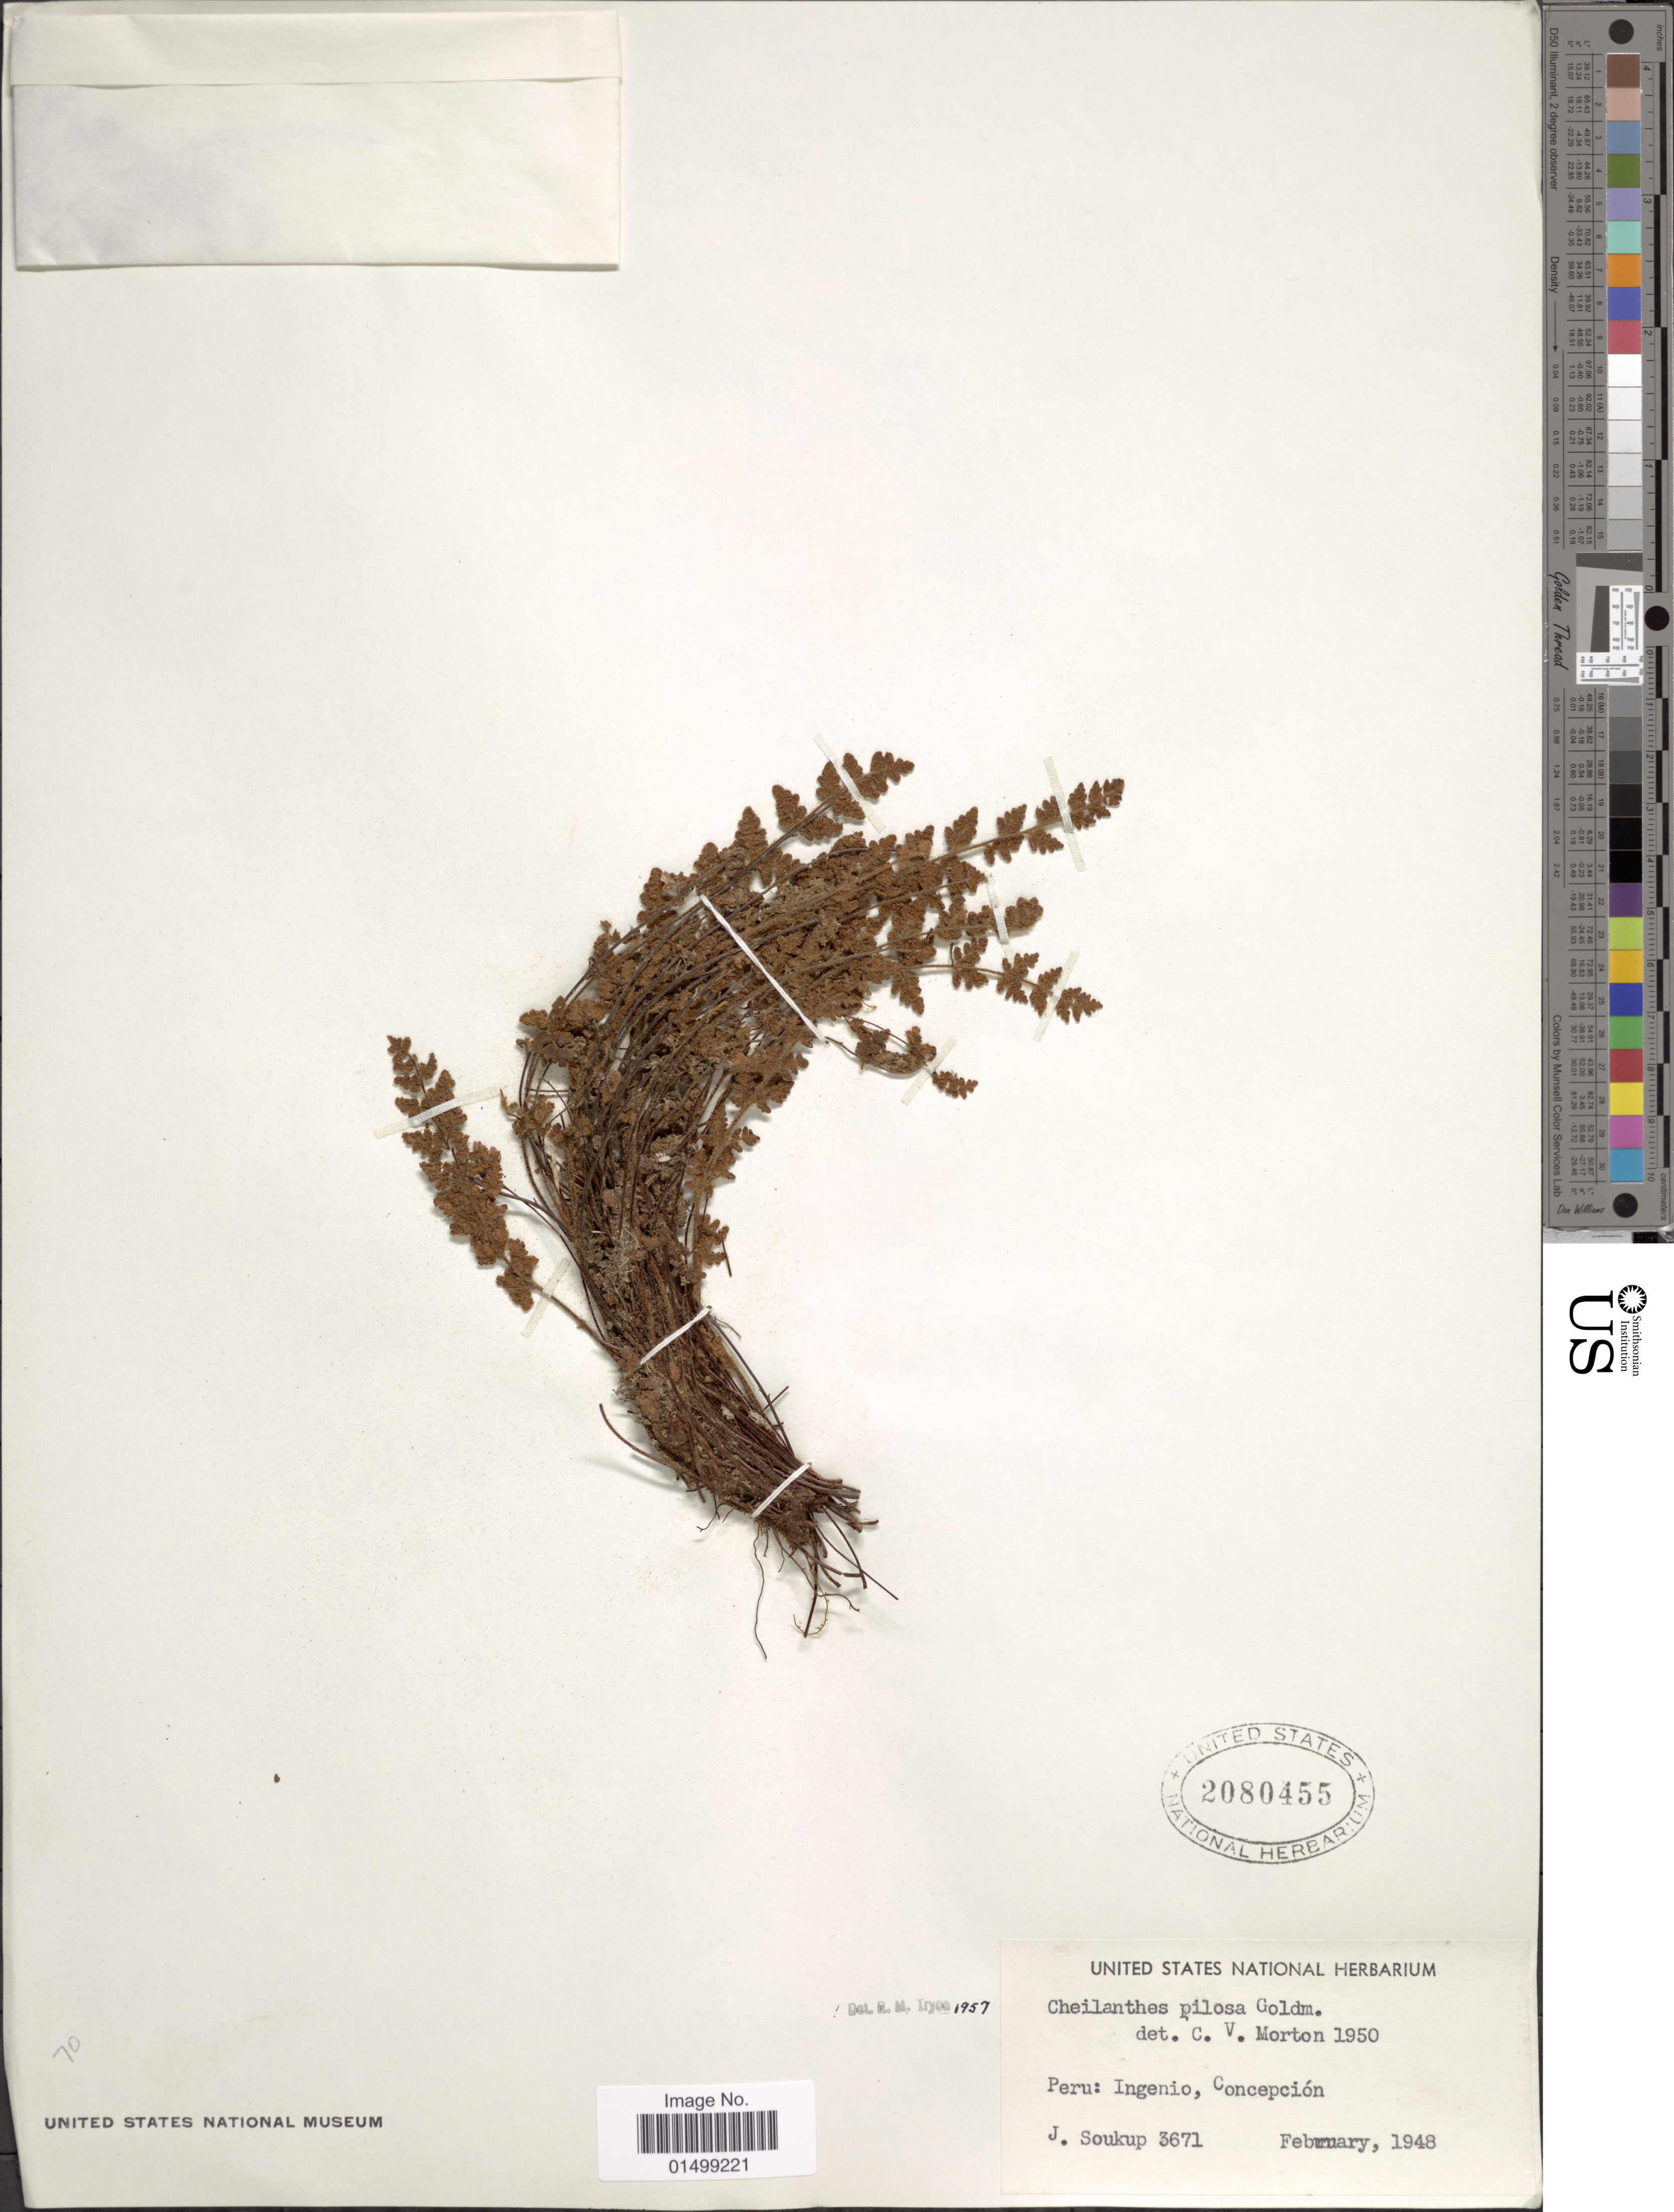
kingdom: Plantae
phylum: Tracheophyta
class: Polypodiopsida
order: Polypodiales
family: Pteridaceae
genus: Cheilanthes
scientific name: Cheilanthes pilosa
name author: Goldm.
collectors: J. Soukup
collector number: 3671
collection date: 1948-02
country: Paraguay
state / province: Concepcion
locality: Ingenio.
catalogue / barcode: US 2080455